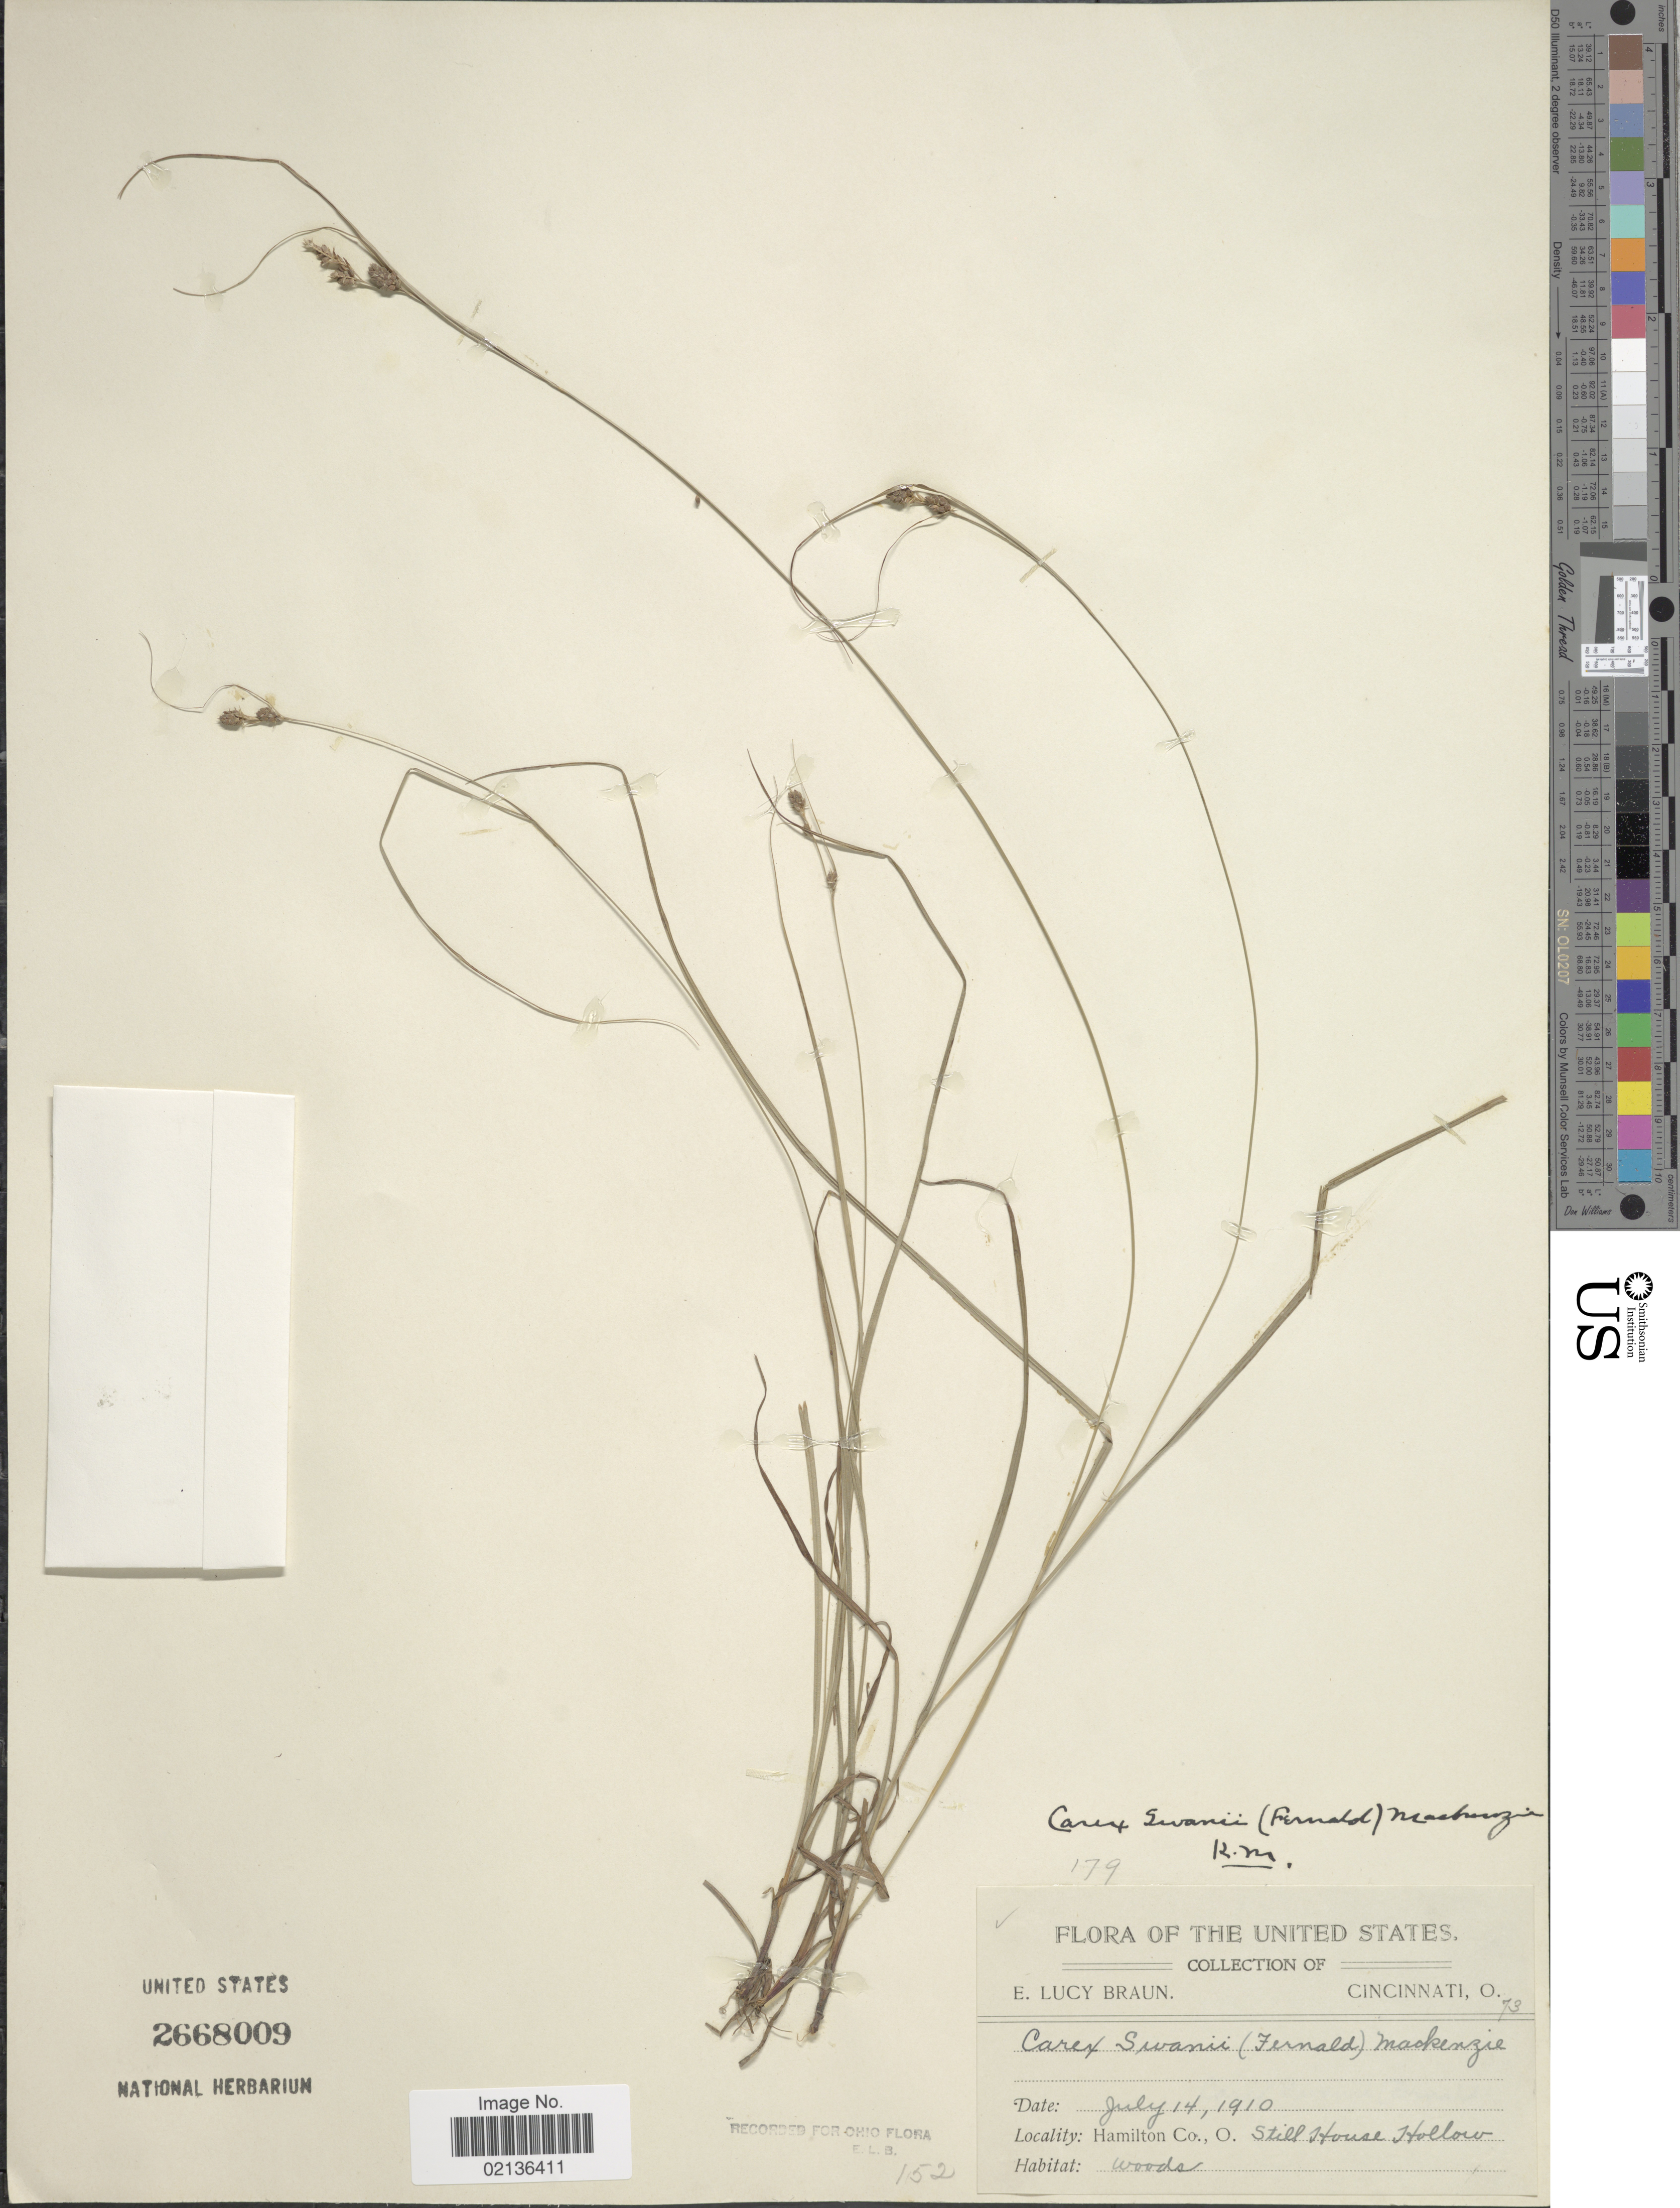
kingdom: Plantae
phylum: Tracheophyta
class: Liliopsida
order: Poales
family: Cyperaceae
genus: Carex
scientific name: Carex swanii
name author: (Fernald) Mack.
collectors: E. L. Braun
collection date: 1910-07-14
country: United States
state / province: Ohio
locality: Hamilton Co., O., Still House Hollow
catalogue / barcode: US 2668009